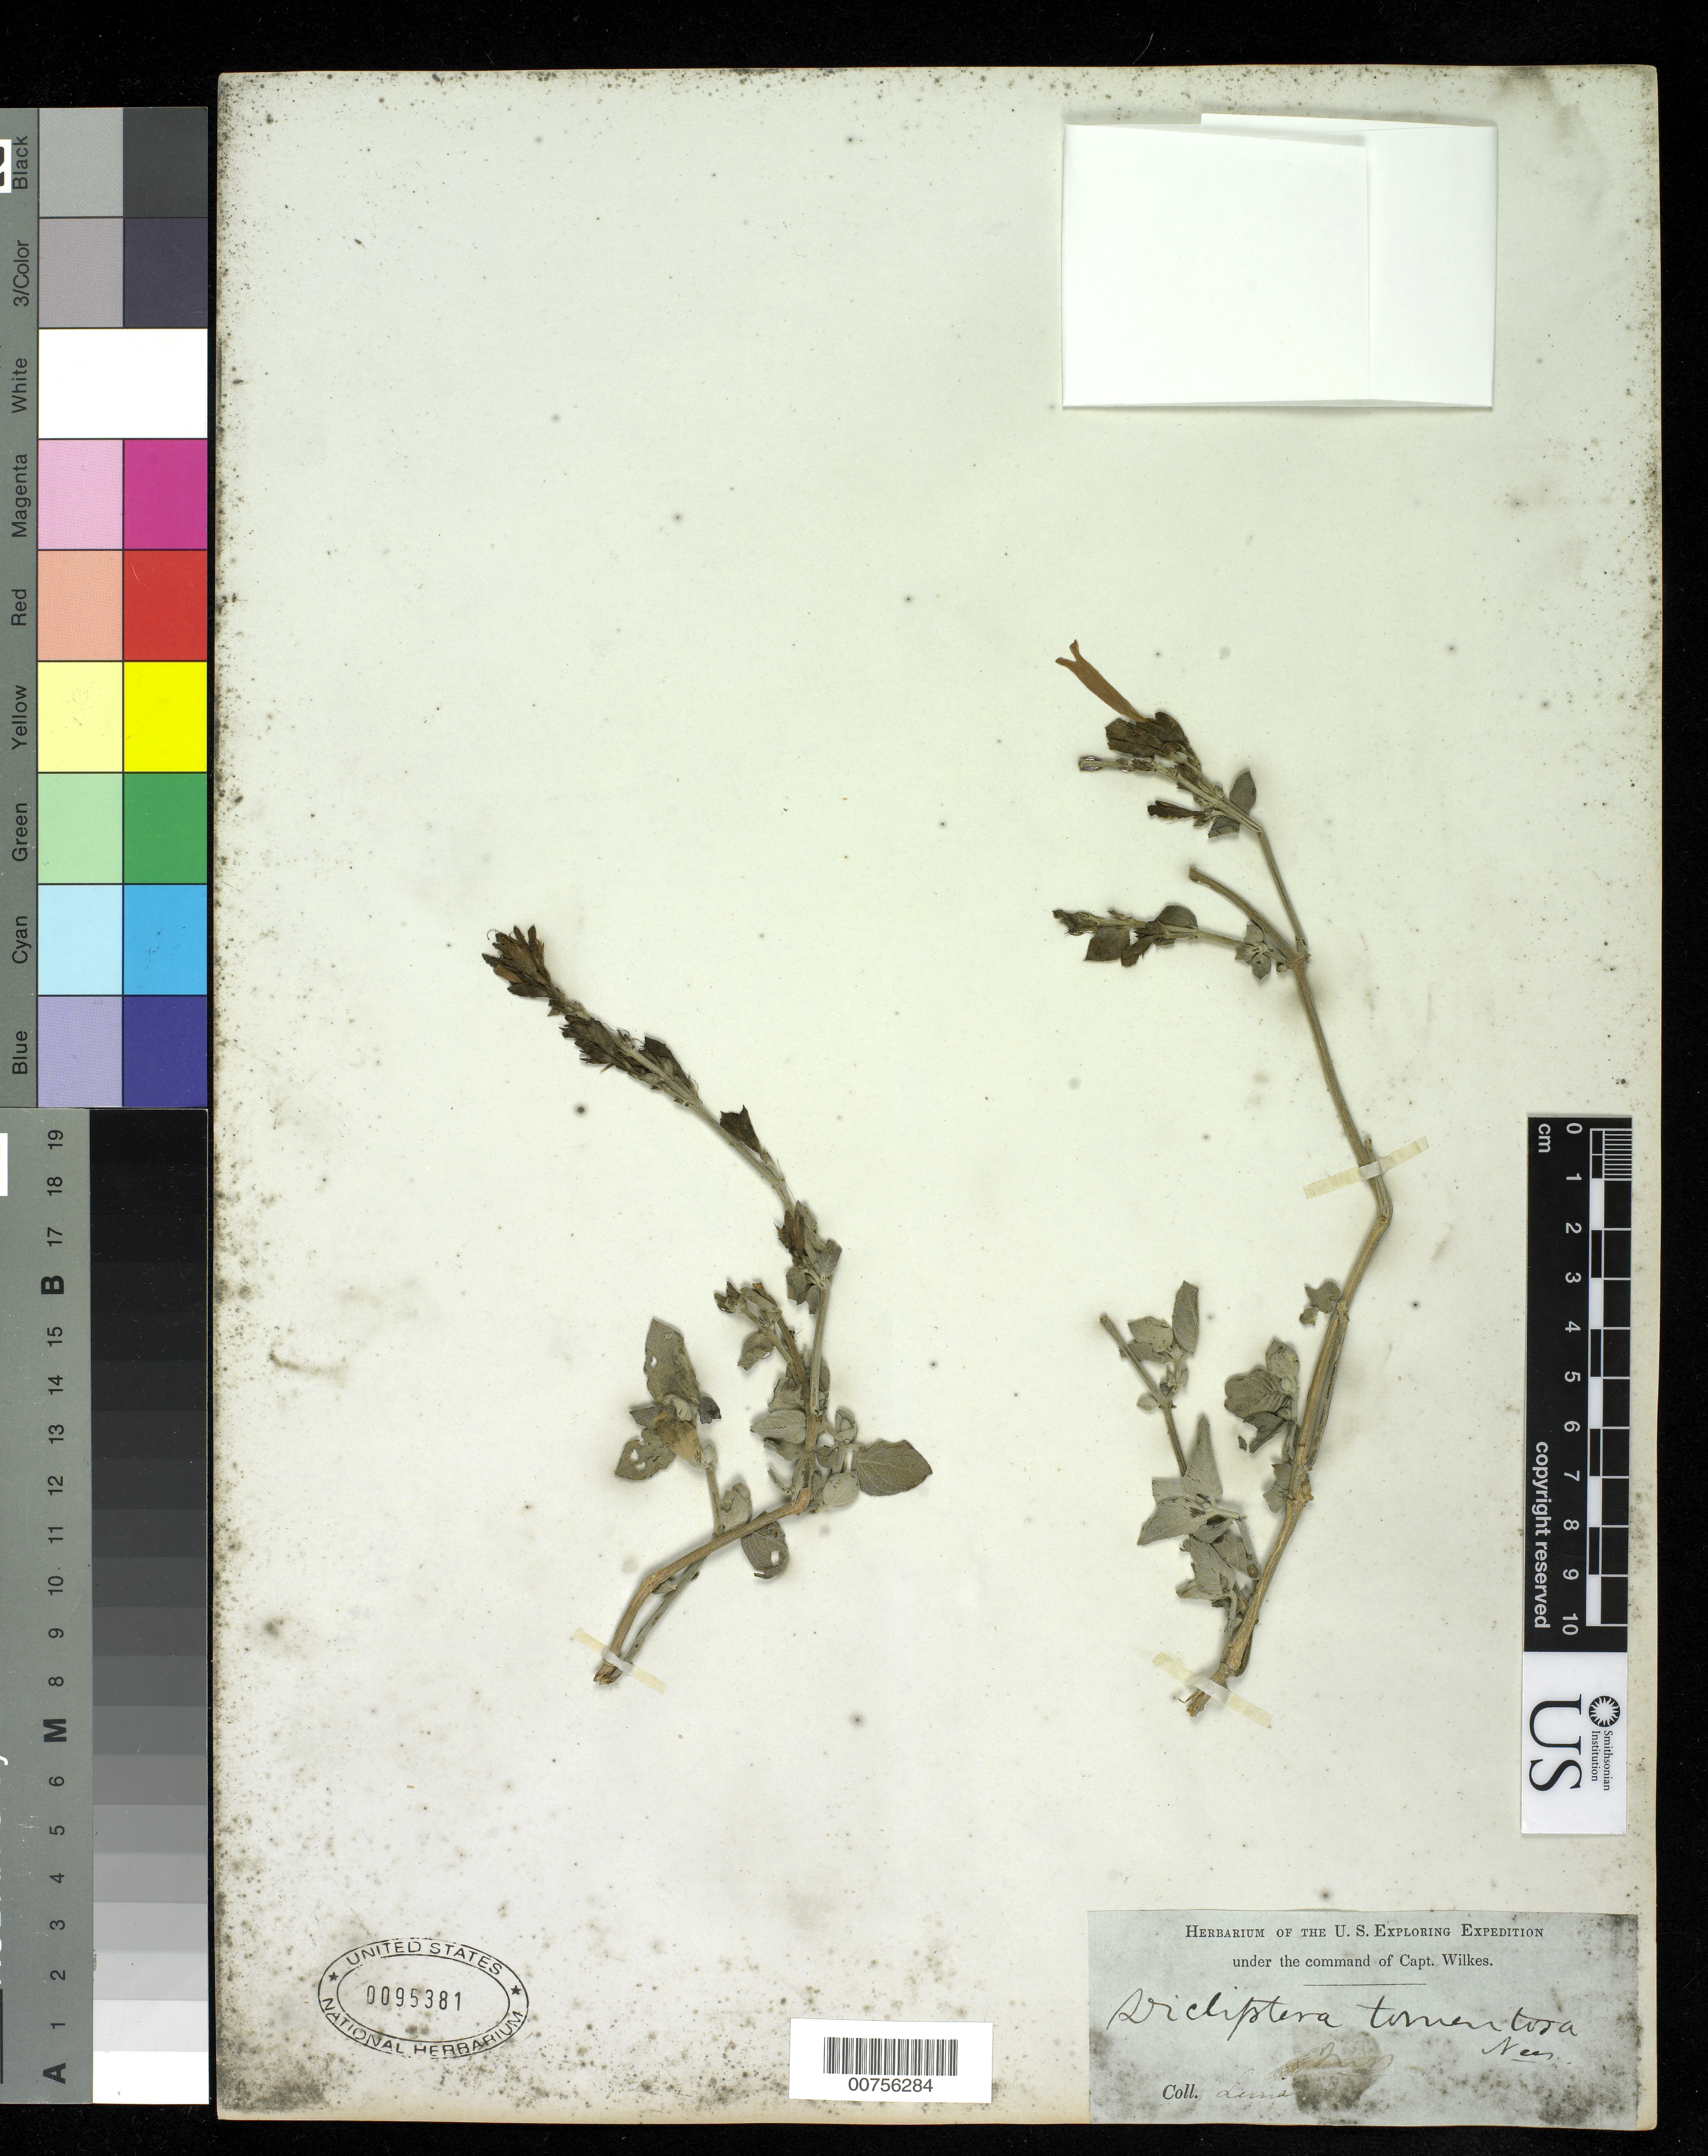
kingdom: Plantae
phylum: Tracheophyta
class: Magnoliopsida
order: Lamiales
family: Acanthaceae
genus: Dicliptera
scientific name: Dicliptera tomentosa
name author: (Vahl) Nees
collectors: Wilkes Explor. Exped.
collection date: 1838/1842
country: Peru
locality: Lima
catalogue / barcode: US 95381